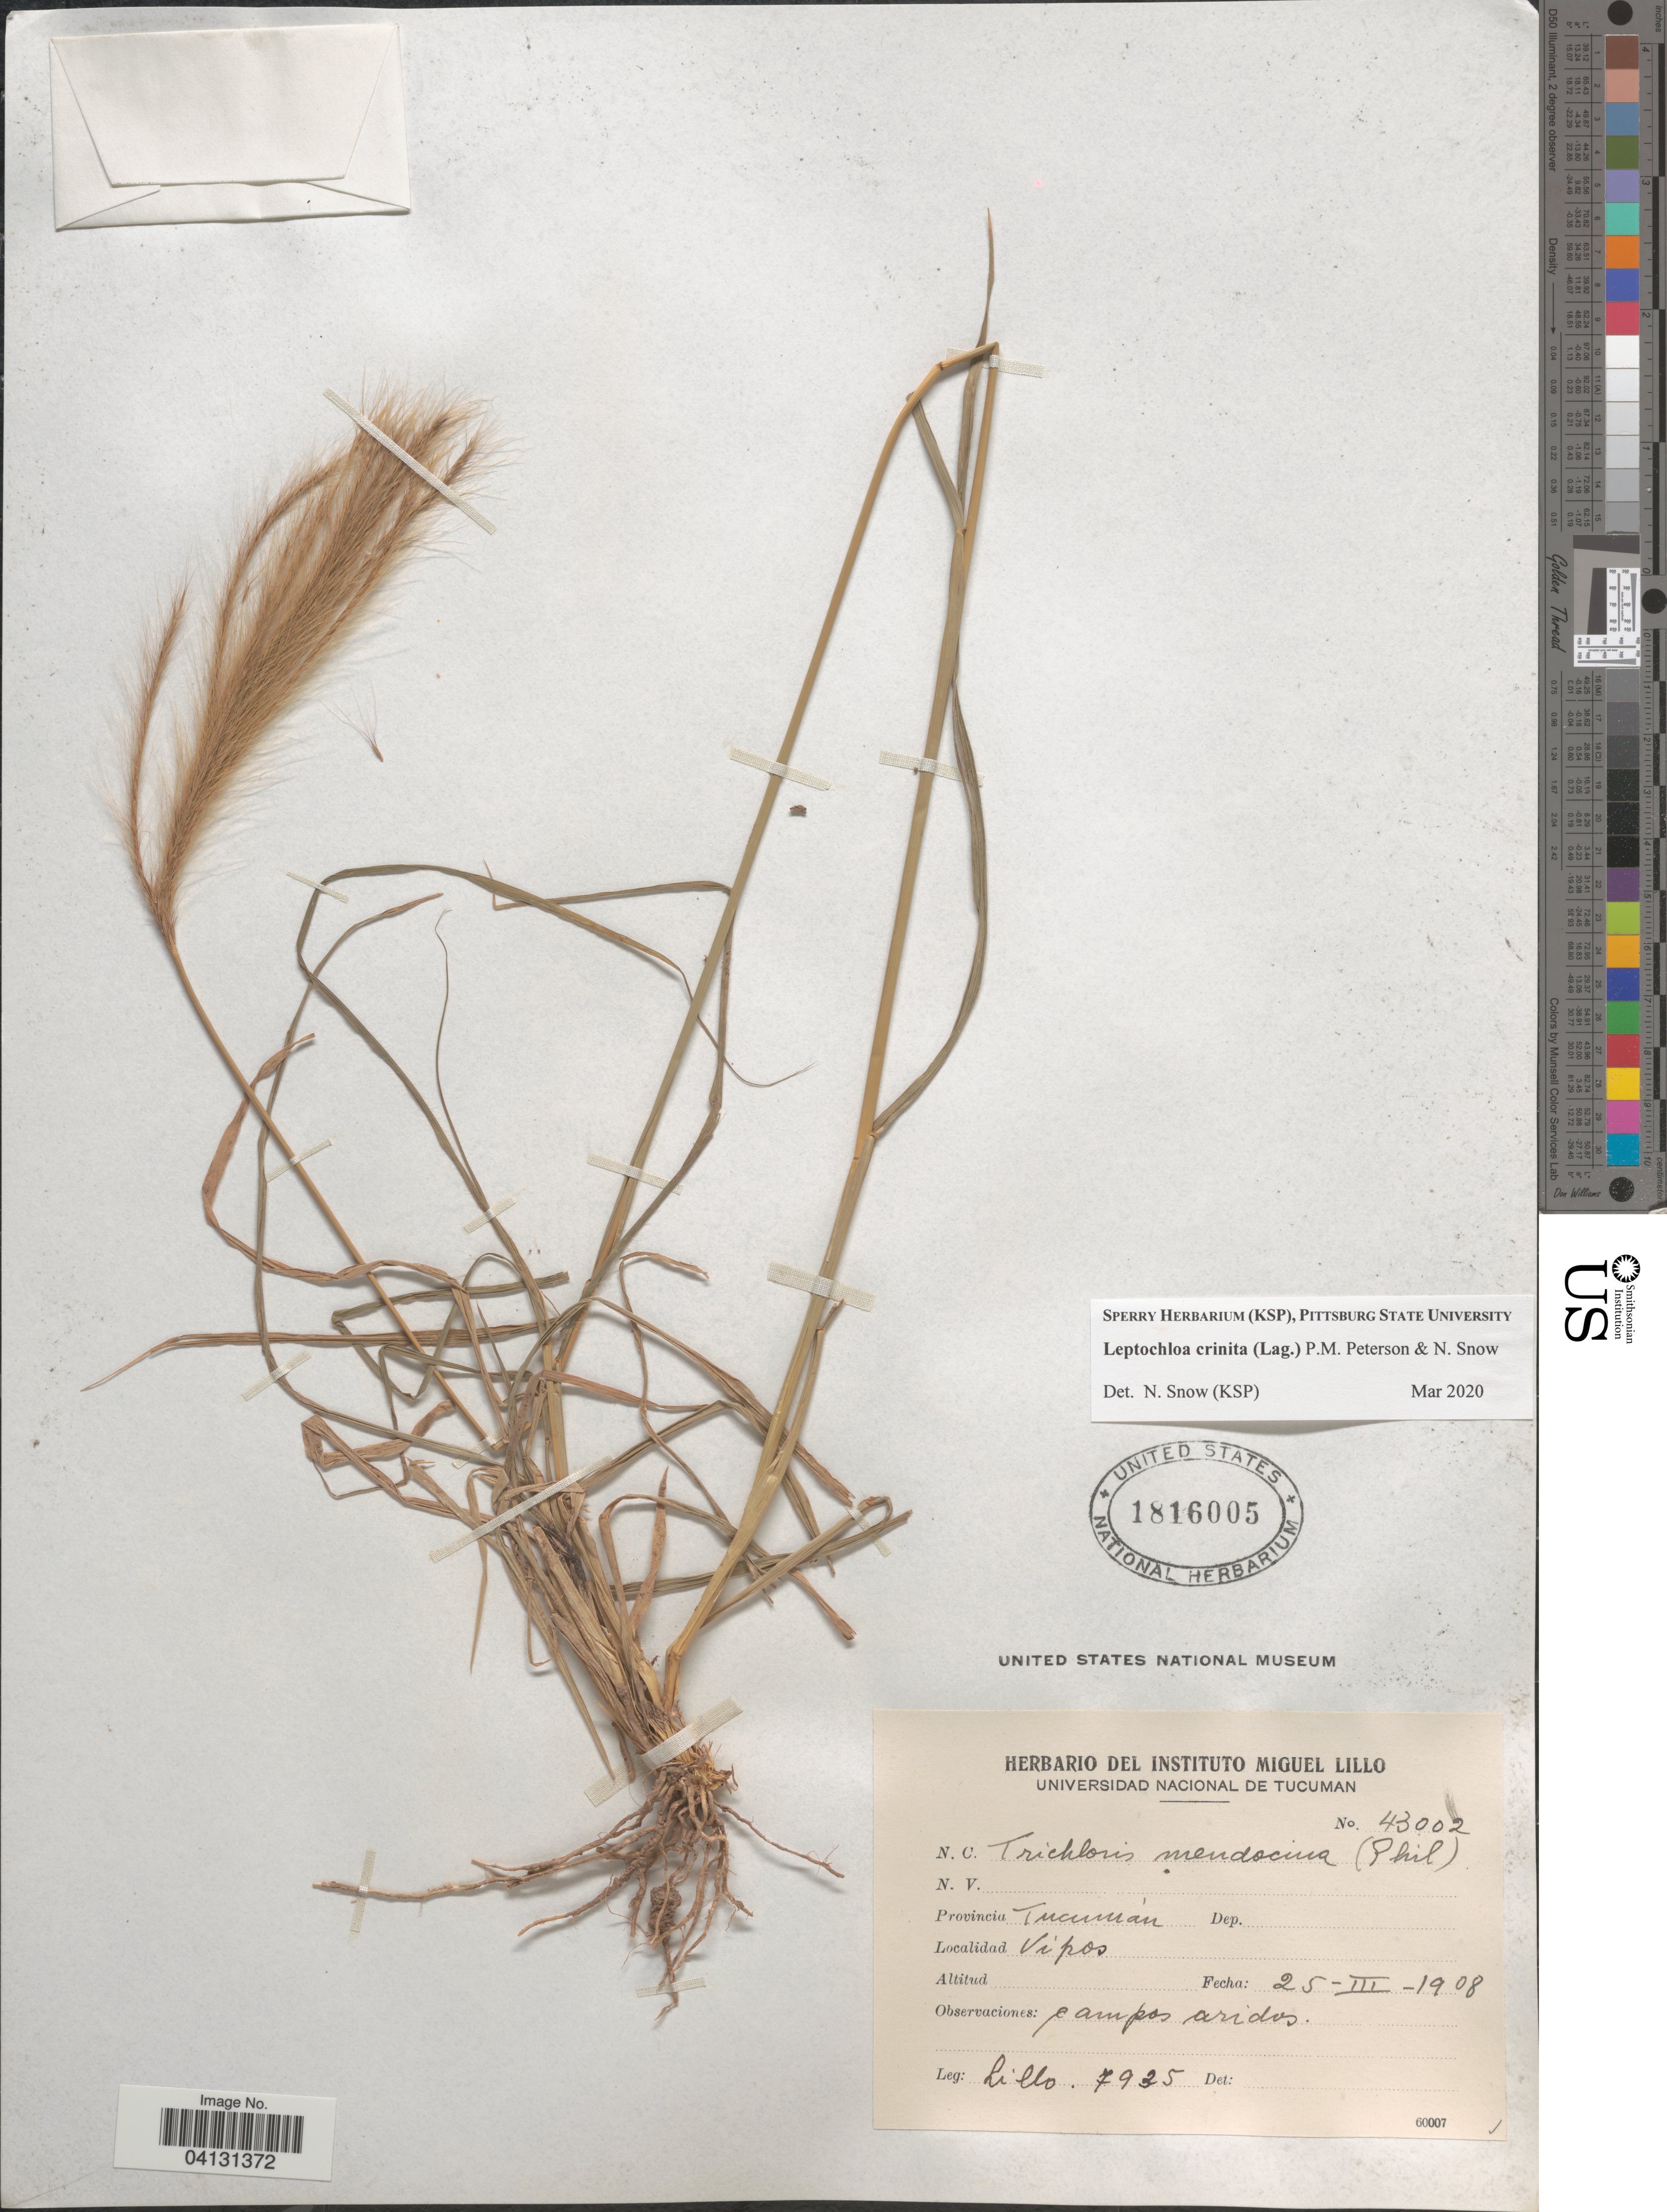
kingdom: Plantae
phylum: Tracheophyta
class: Liliopsida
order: Poales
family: Poaceae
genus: Leptochloa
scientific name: Leptochloa crinita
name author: (Lag.) P.M. Peterson & N. Snow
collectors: M. Lillo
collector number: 7935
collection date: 1908-03-25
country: Argentina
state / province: Tucuman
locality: Vipos.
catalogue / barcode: US 1816005